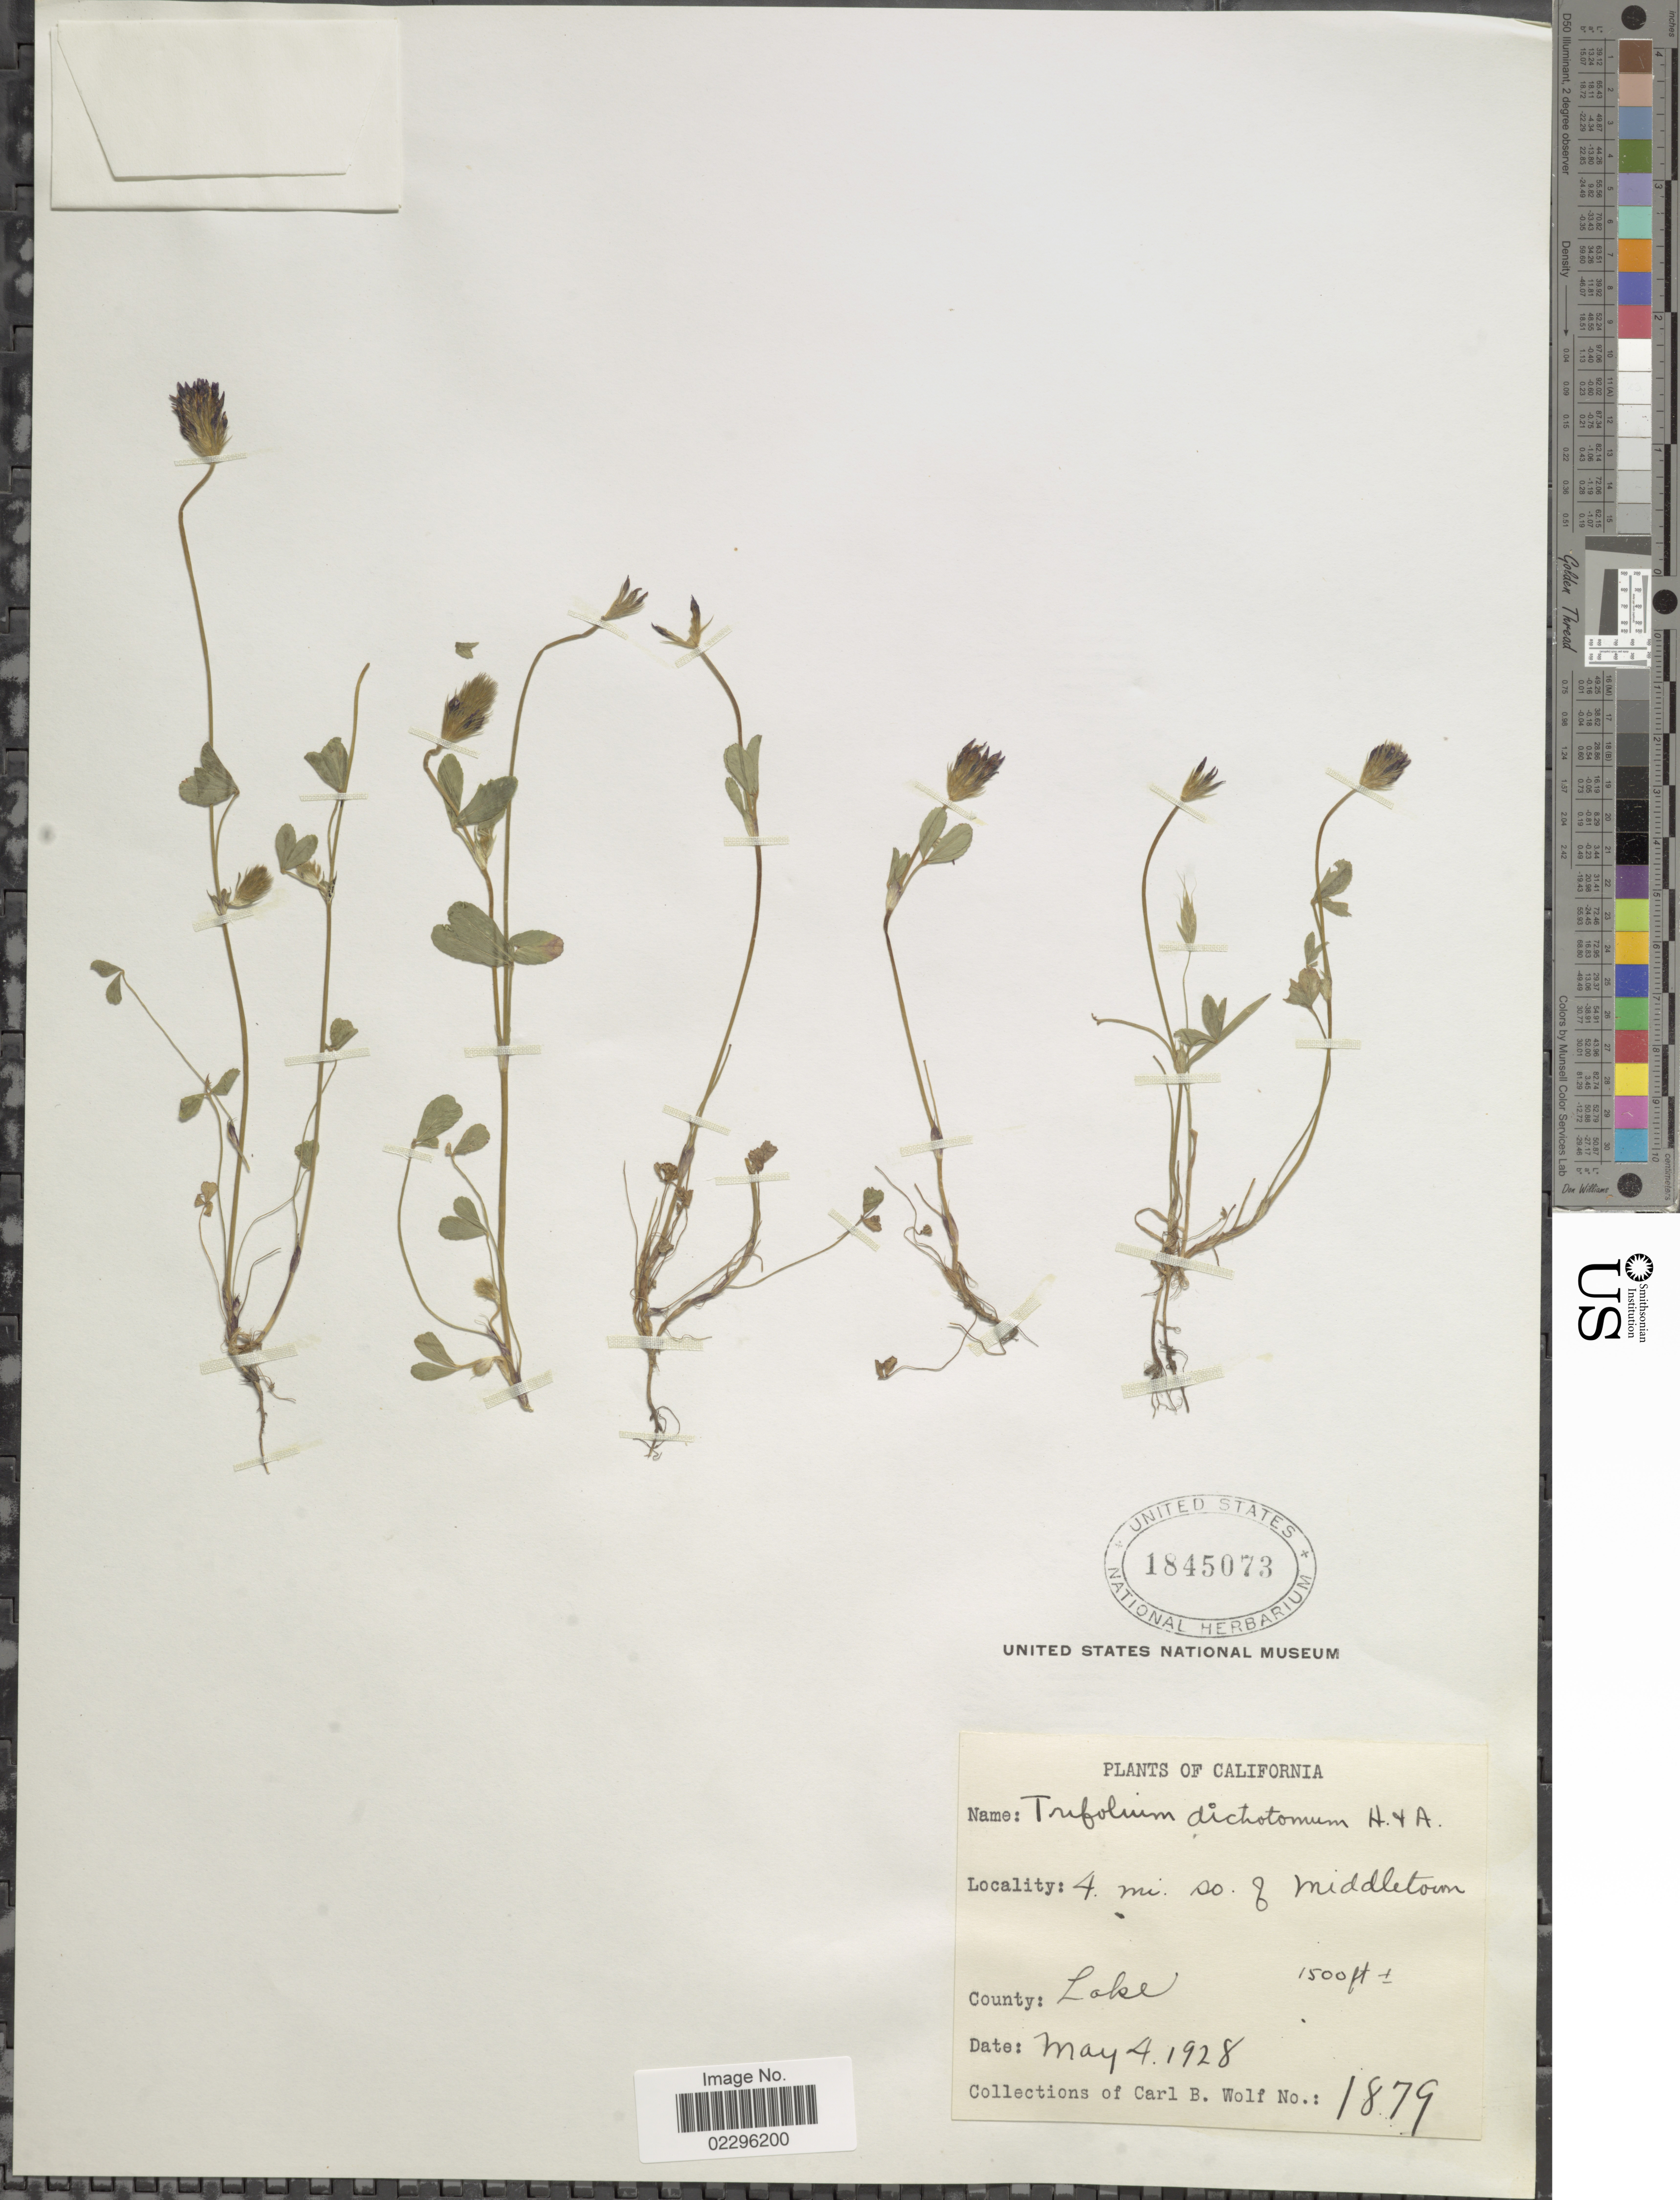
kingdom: Plantae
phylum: Tracheophyta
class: Magnoliopsida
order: Fabales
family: Fabaceae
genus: Trifolium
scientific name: Trifolium dichotomum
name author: Hook. & Arn.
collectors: C. B. Wolf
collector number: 1879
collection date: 1928-05-04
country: United States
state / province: California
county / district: Lake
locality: County Lake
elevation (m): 457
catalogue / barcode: US 1845073